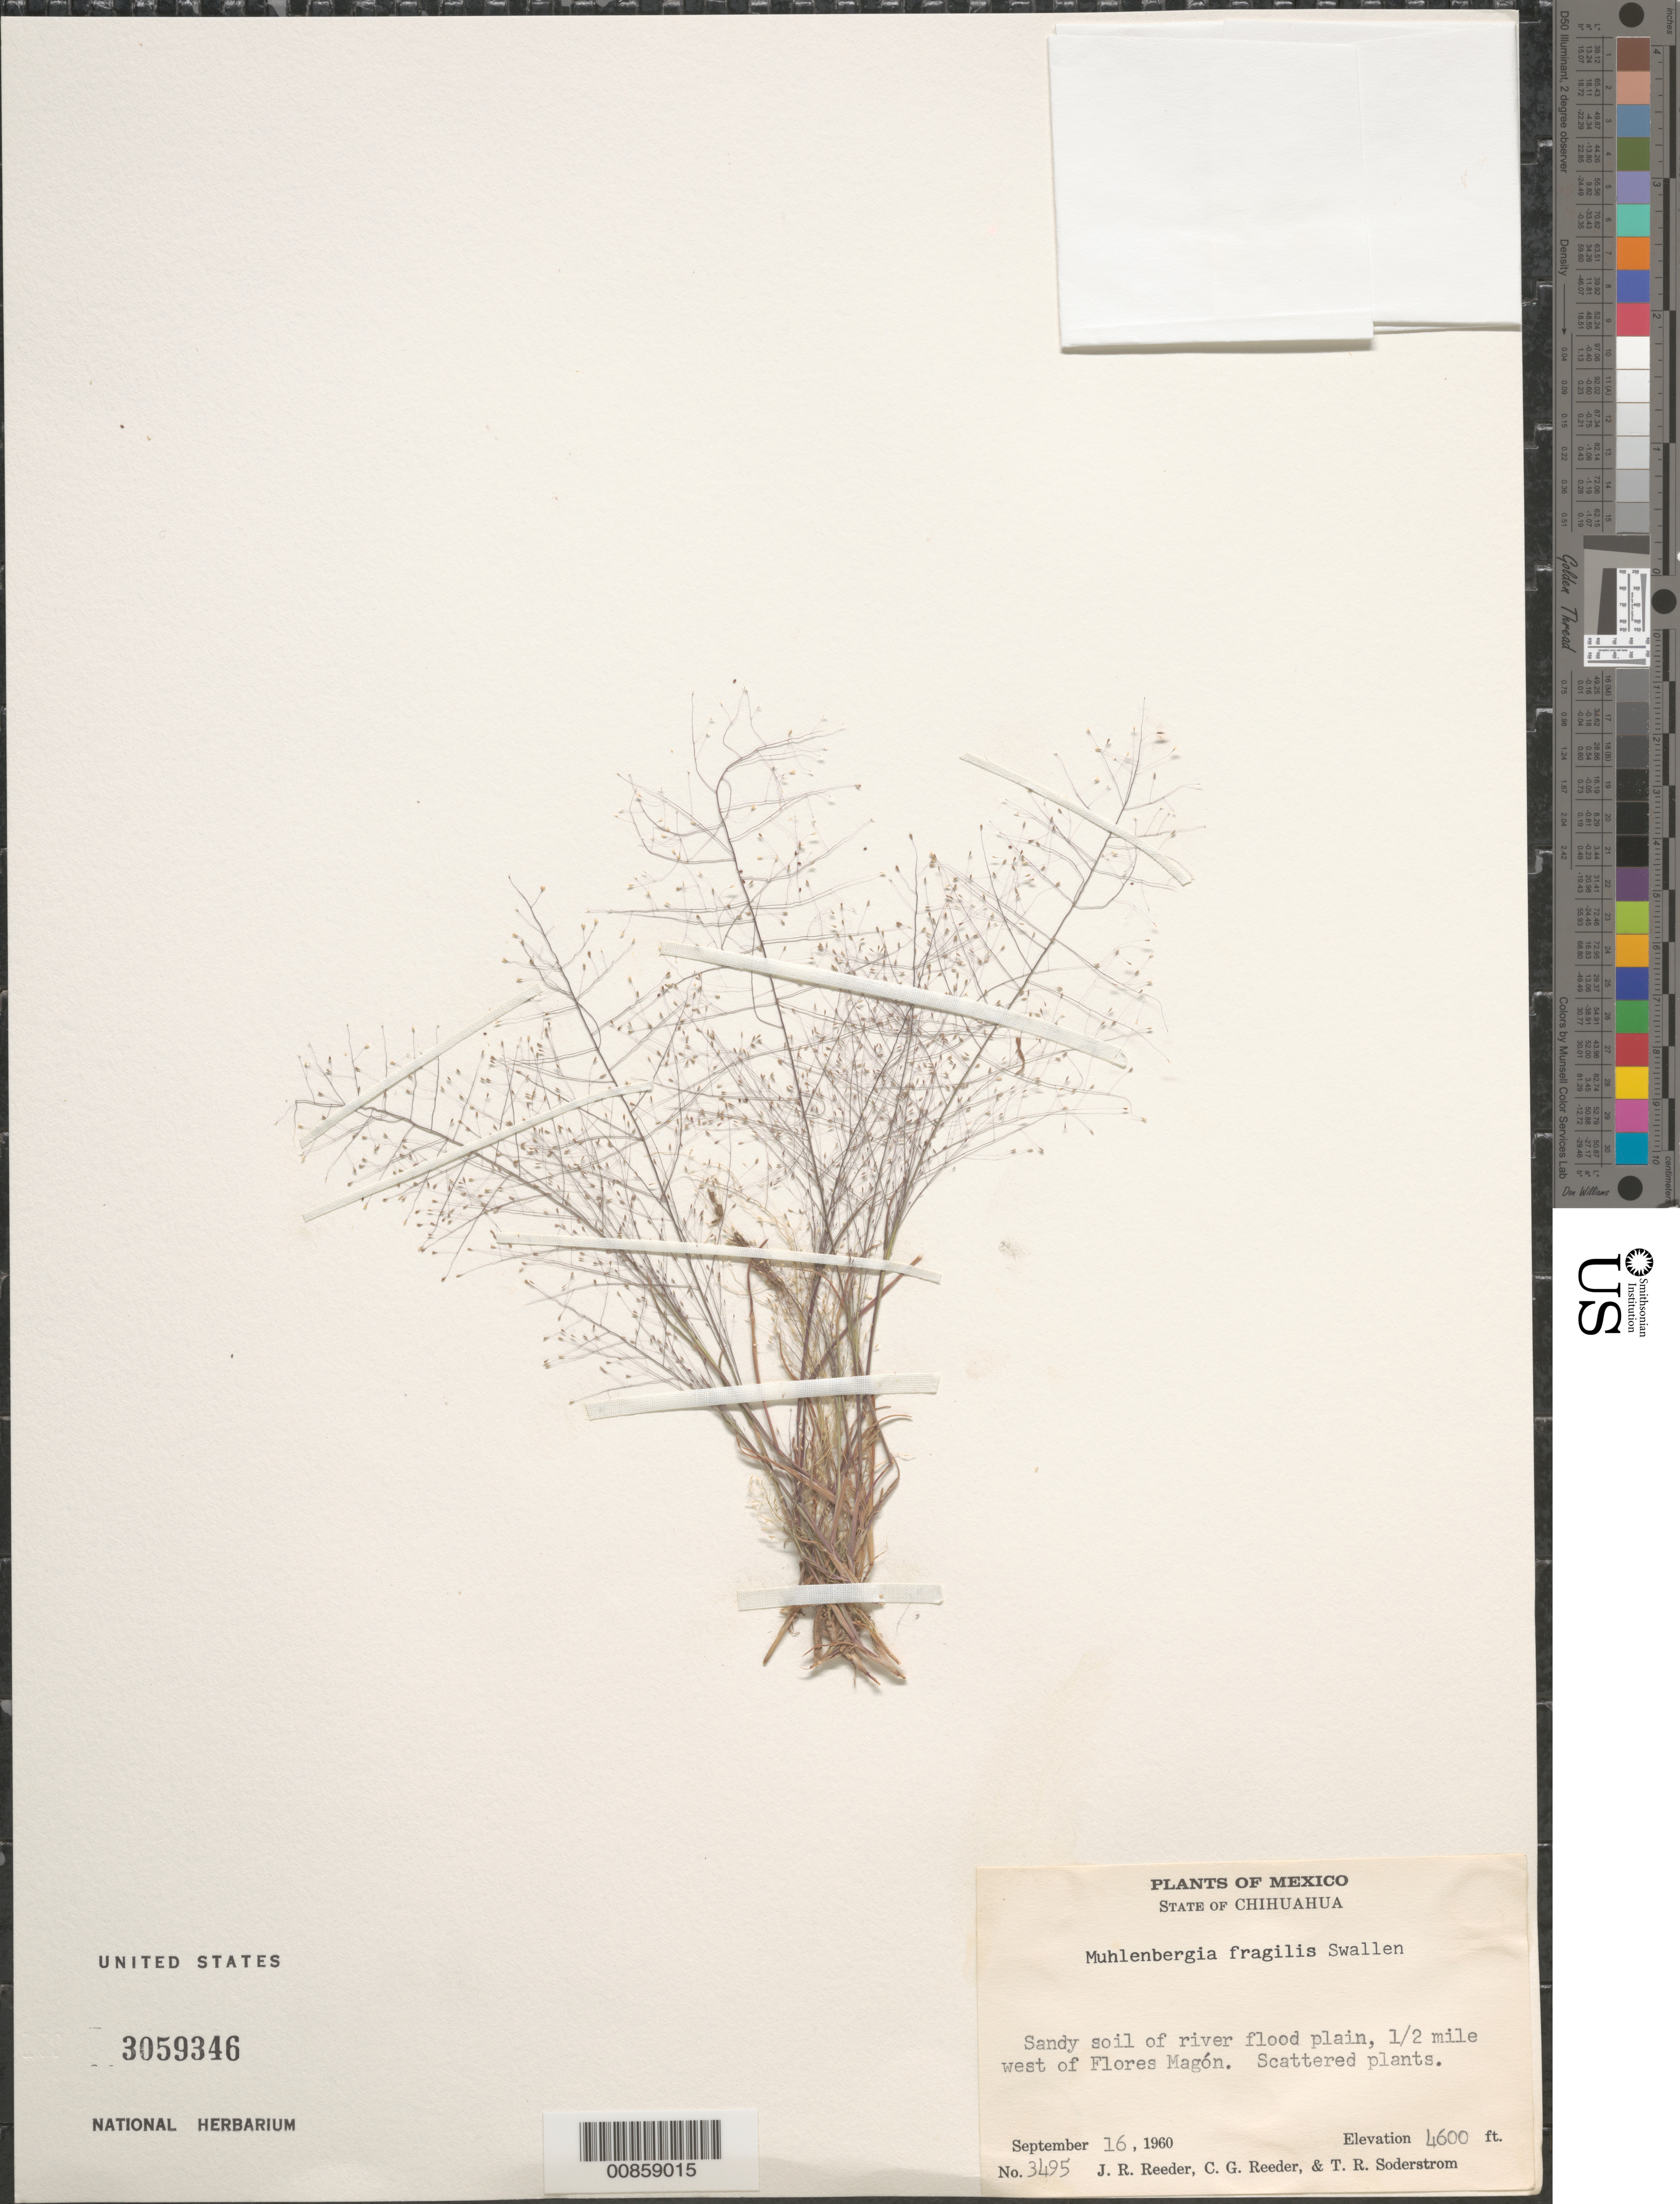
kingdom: Plantae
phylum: Tracheophyta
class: Liliopsida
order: Poales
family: Poaceae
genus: Muhlenbergia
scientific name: Muhlenbergia fragilis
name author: Swallen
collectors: J. R. Reeder, C. G. Reeder & T. R. Soderstrom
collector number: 3495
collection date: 1960-09-16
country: Mexico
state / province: Chihuahua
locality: Sandy soil of river flood plain, 1/2 mile west of Flores Magón.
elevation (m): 1402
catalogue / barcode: US 3059346